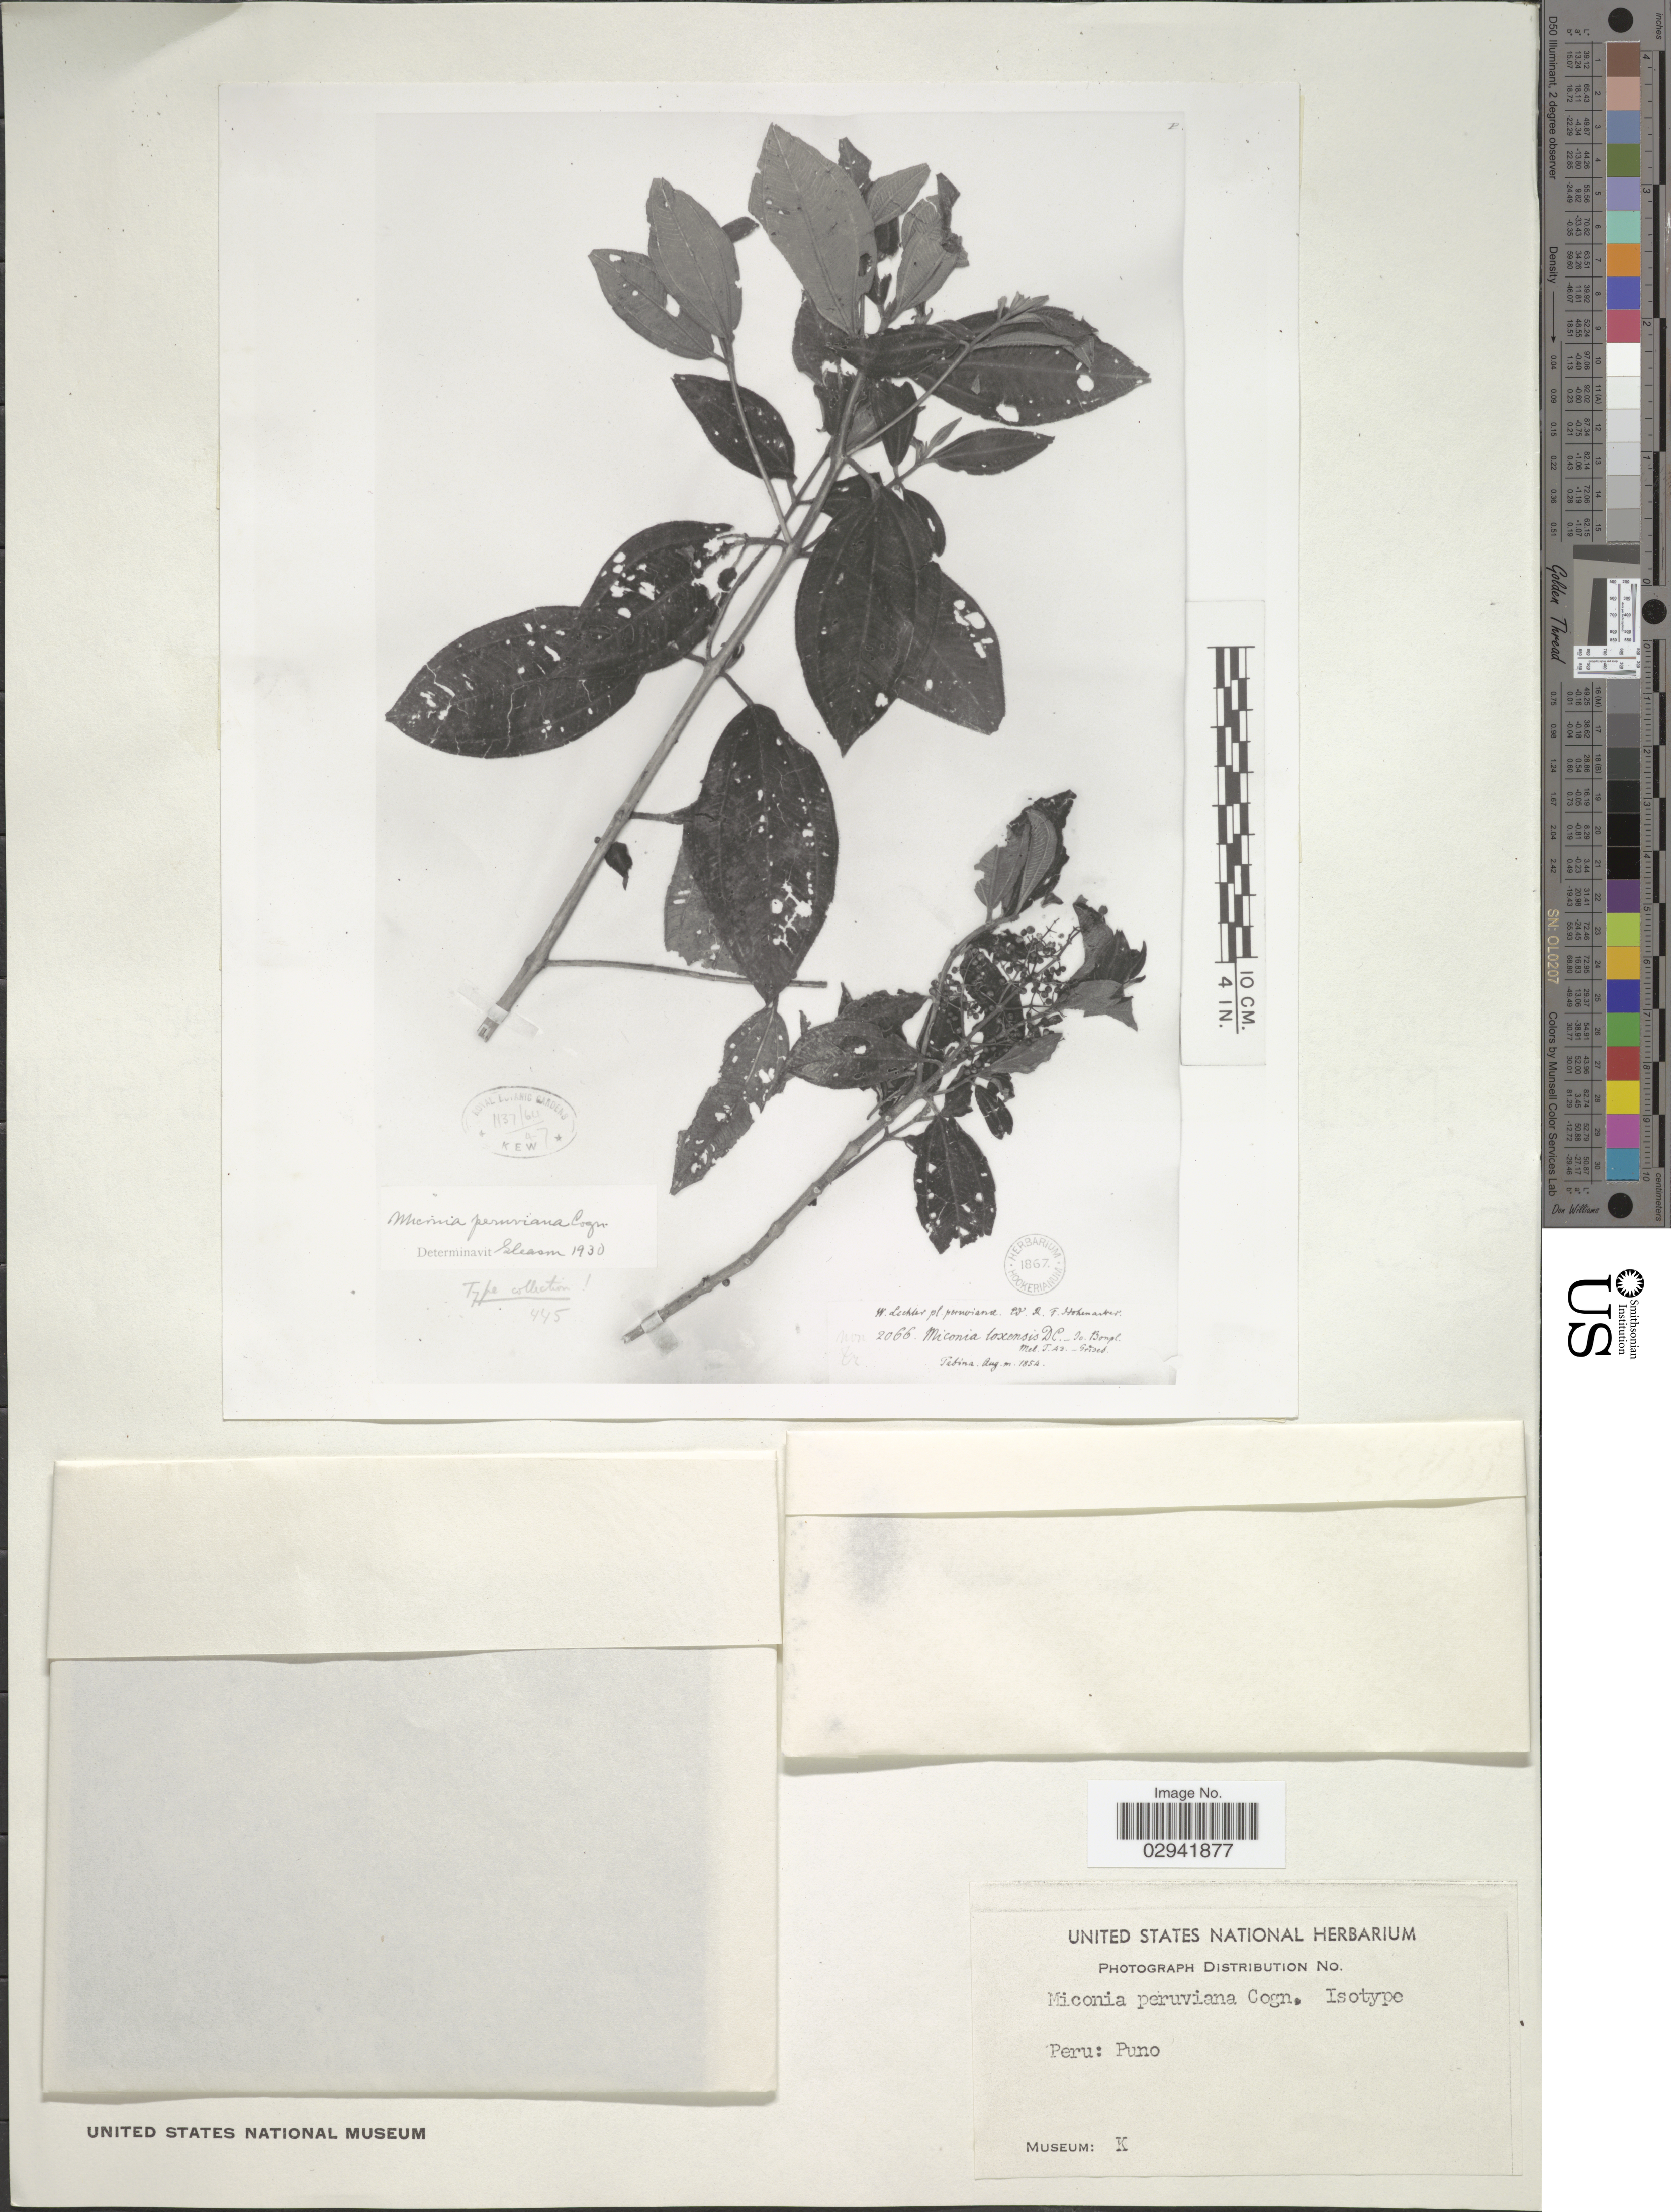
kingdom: Plantae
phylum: Tracheophyta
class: Magnoliopsida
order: Myrtales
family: Melastomataceae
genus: Miconia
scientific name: Miconia peruviana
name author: Cogn.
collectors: R. F. Hohenacker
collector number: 2066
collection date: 1854-08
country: Peru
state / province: Puno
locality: Tabina.